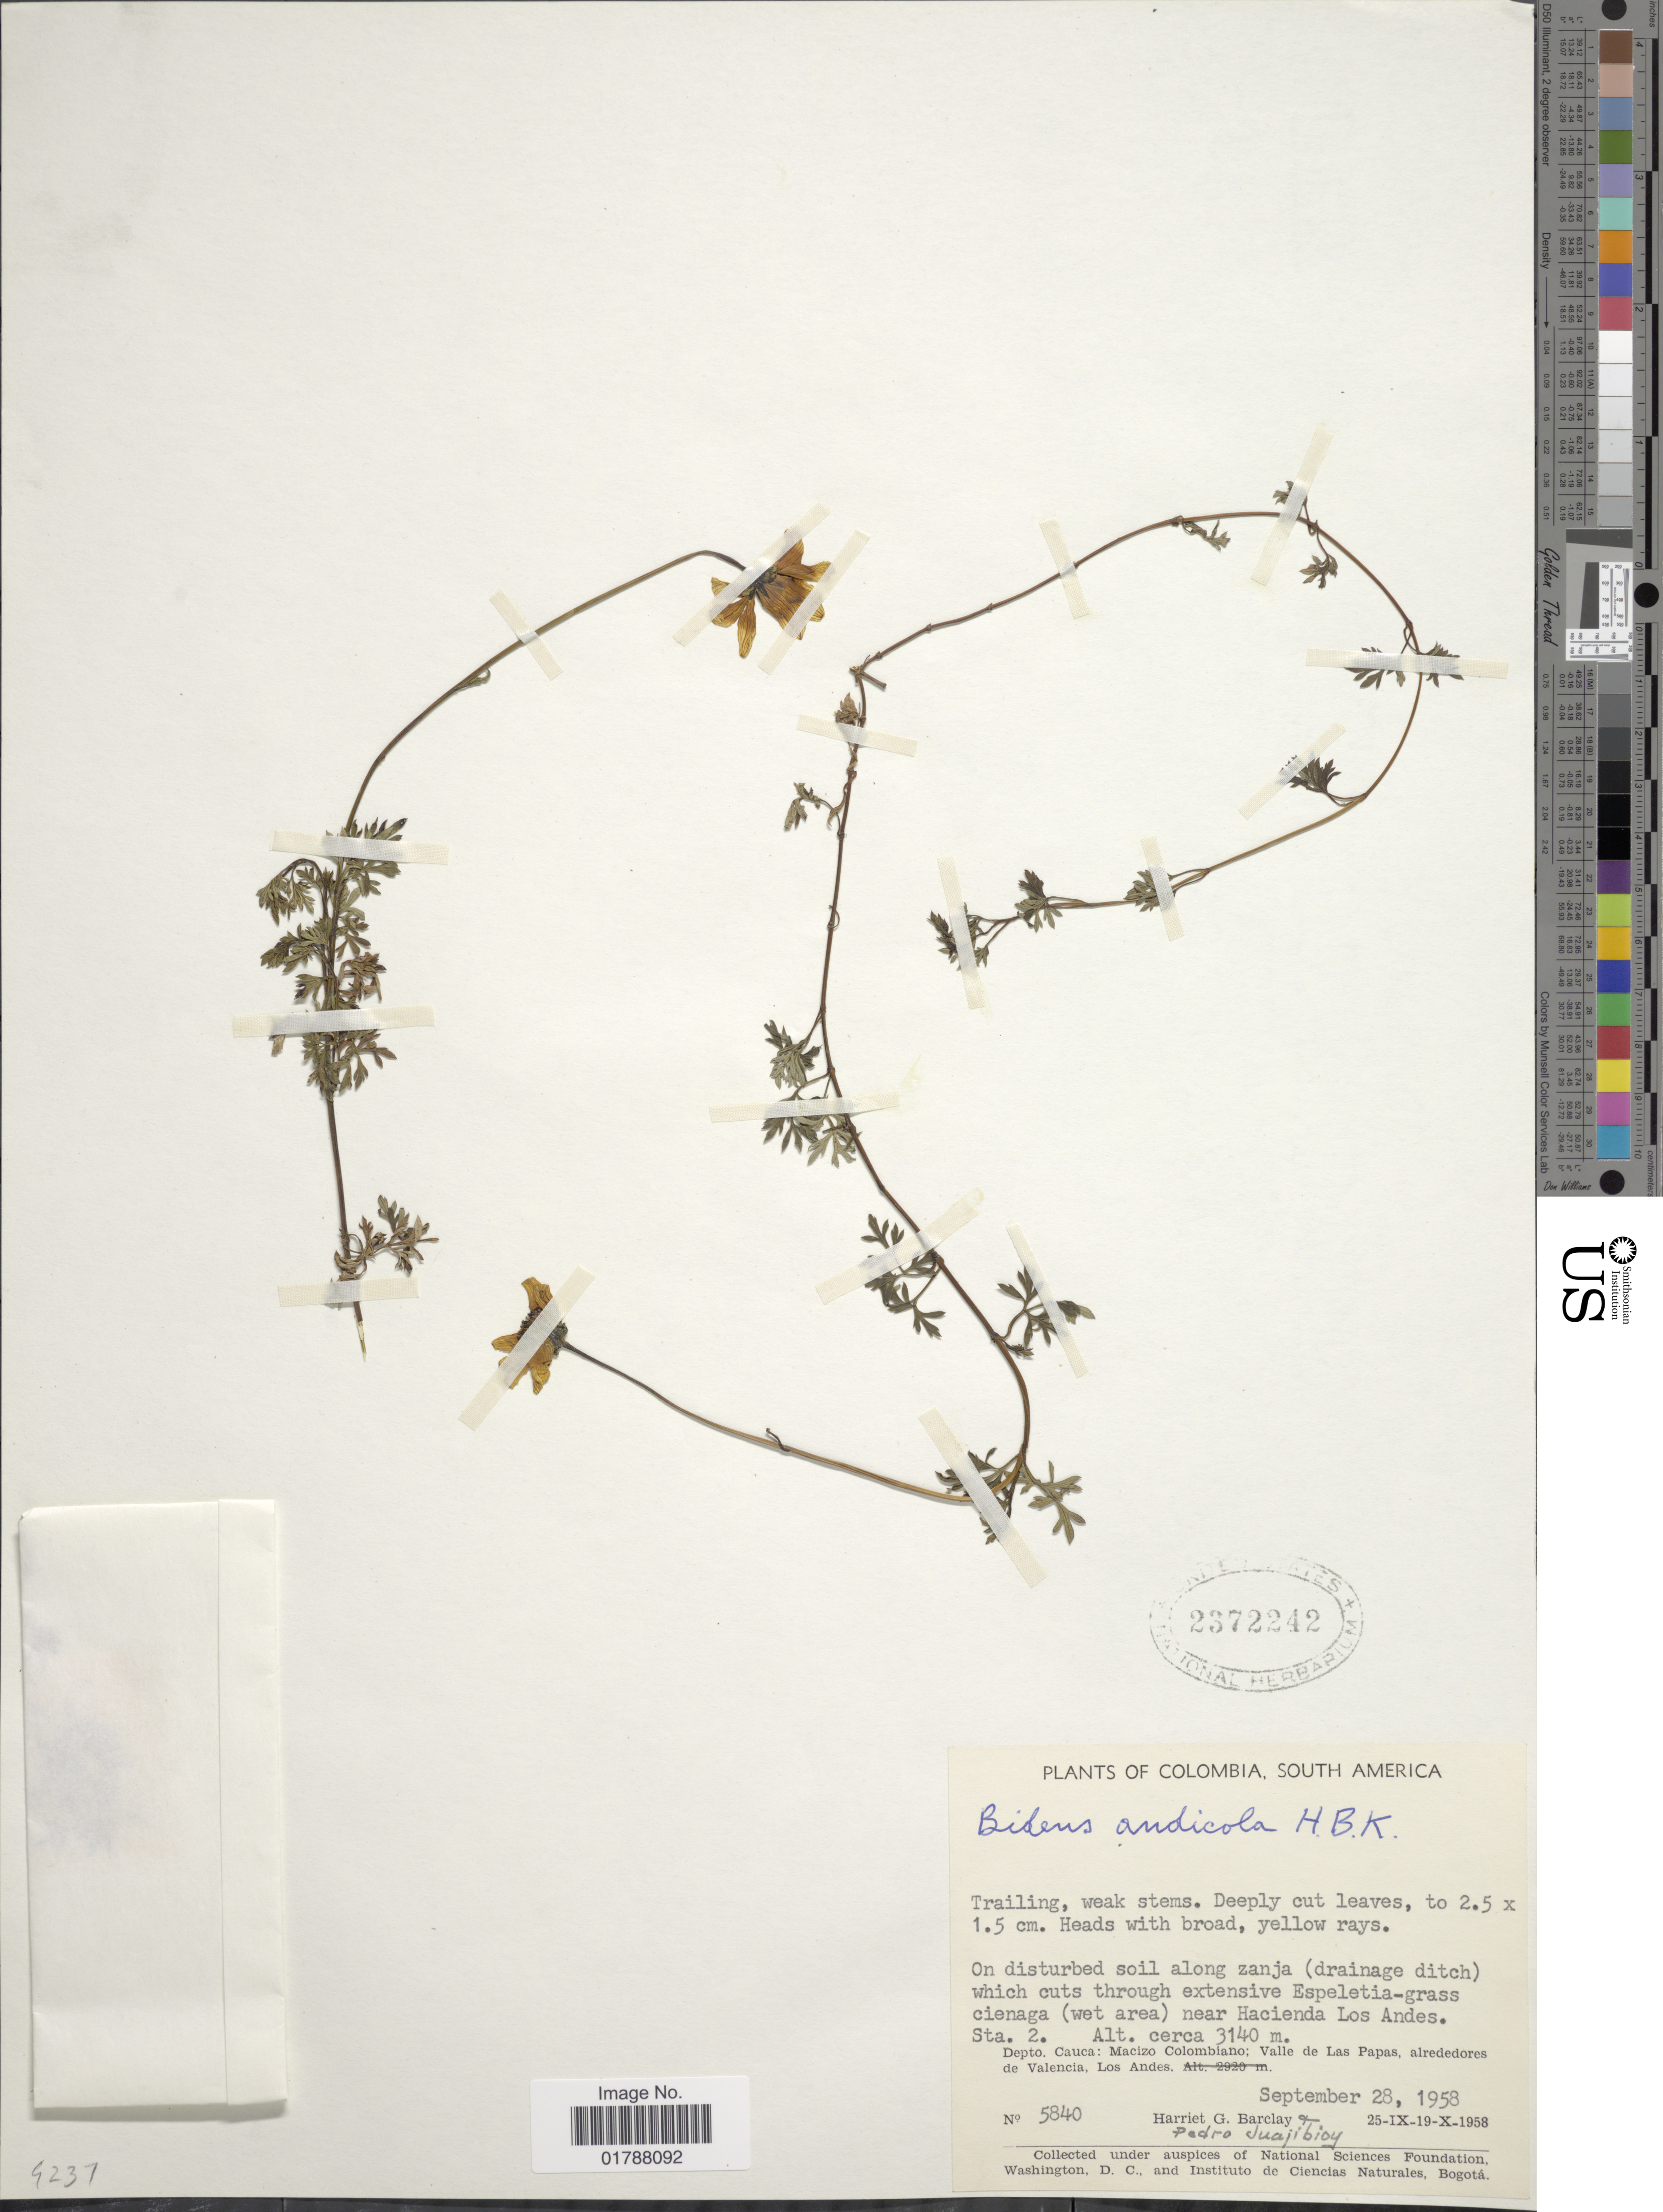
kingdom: Plantae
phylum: Tracheophyta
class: Magnoliopsida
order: Asterales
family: Asteraceae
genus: Bidens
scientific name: Bidens andicola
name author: Kunth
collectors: H. G. Barclay & P. Juajibioy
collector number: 5840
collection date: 1958-09-28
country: Colombia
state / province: Cauca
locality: Dept. Cauca: Macizo Colombiano; Valle de Las Papas, alrededores de Valencia, Los Andes, Near Hacienda Los Andes, Sta. 2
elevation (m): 3140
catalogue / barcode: US 2372242